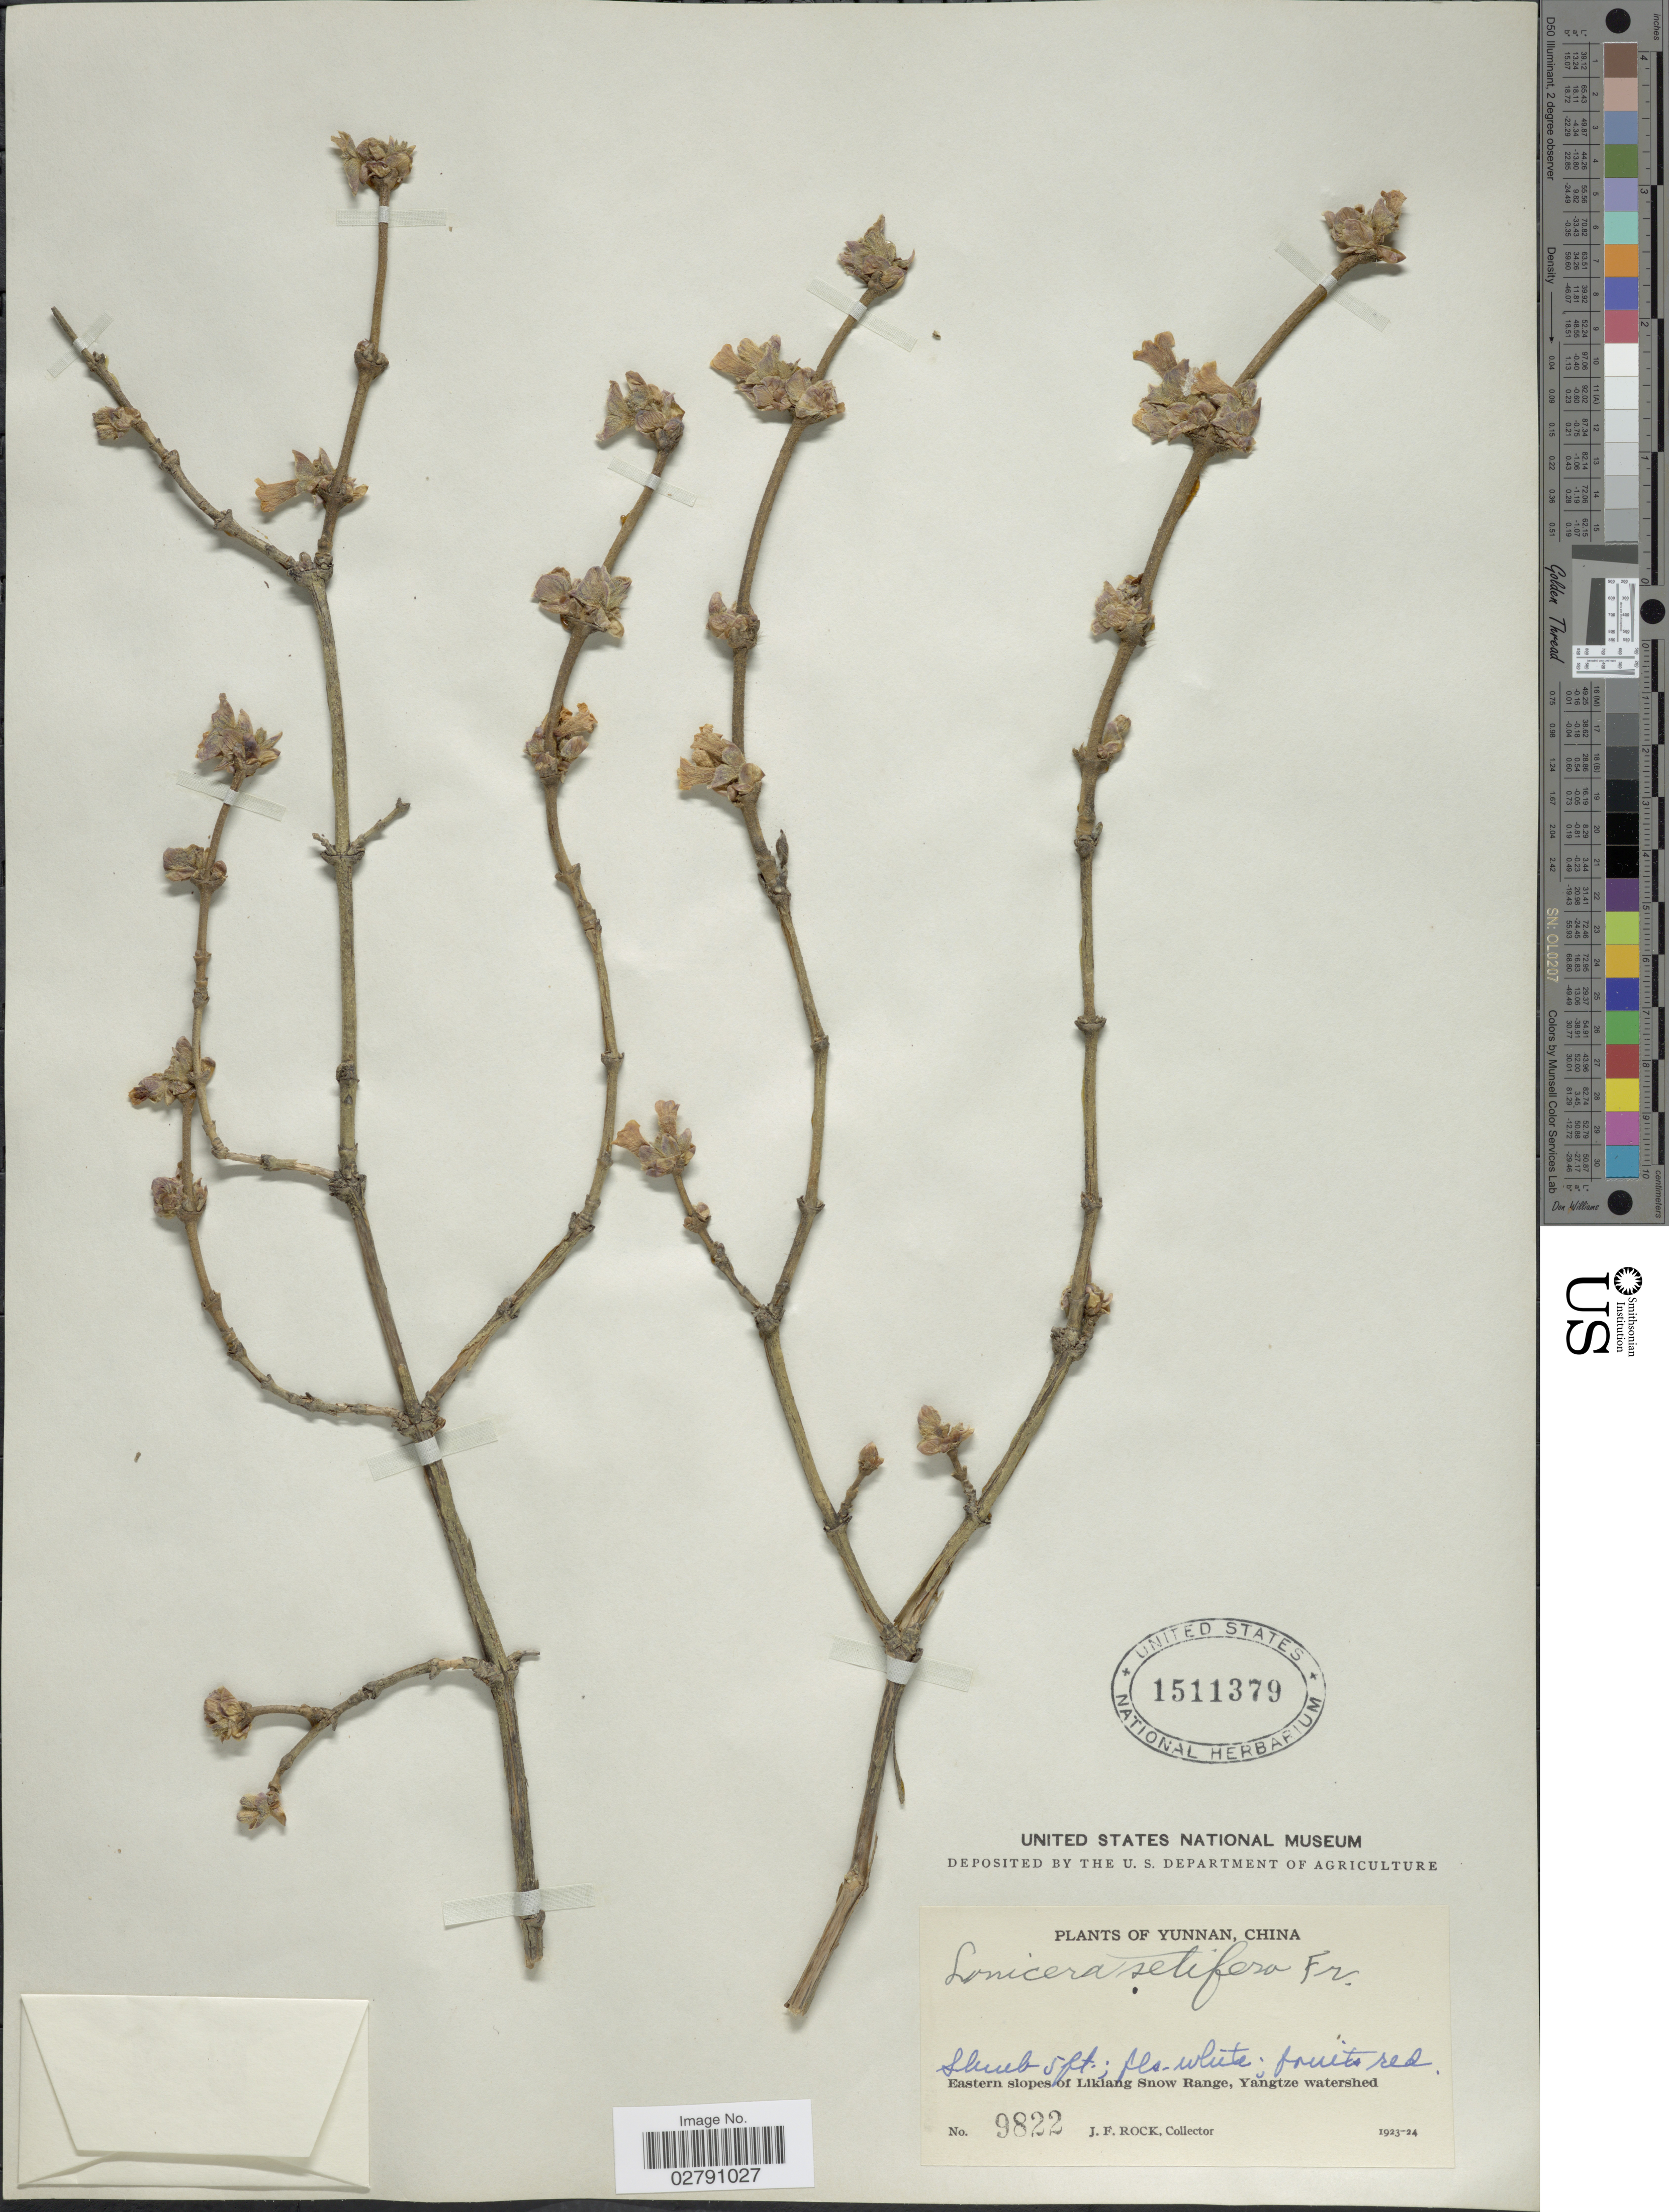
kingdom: Plantae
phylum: Tracheophyta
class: Magnoliopsida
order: Dipsacales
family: Caprifoliaceae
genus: Lonicera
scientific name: Lonicera setifera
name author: Franch.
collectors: J. Rock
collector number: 9822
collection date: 1923/1924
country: China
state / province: Yunnan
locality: Eastern slopes of Likiang Snow Range, Yangtze watershed.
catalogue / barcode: US 1511379